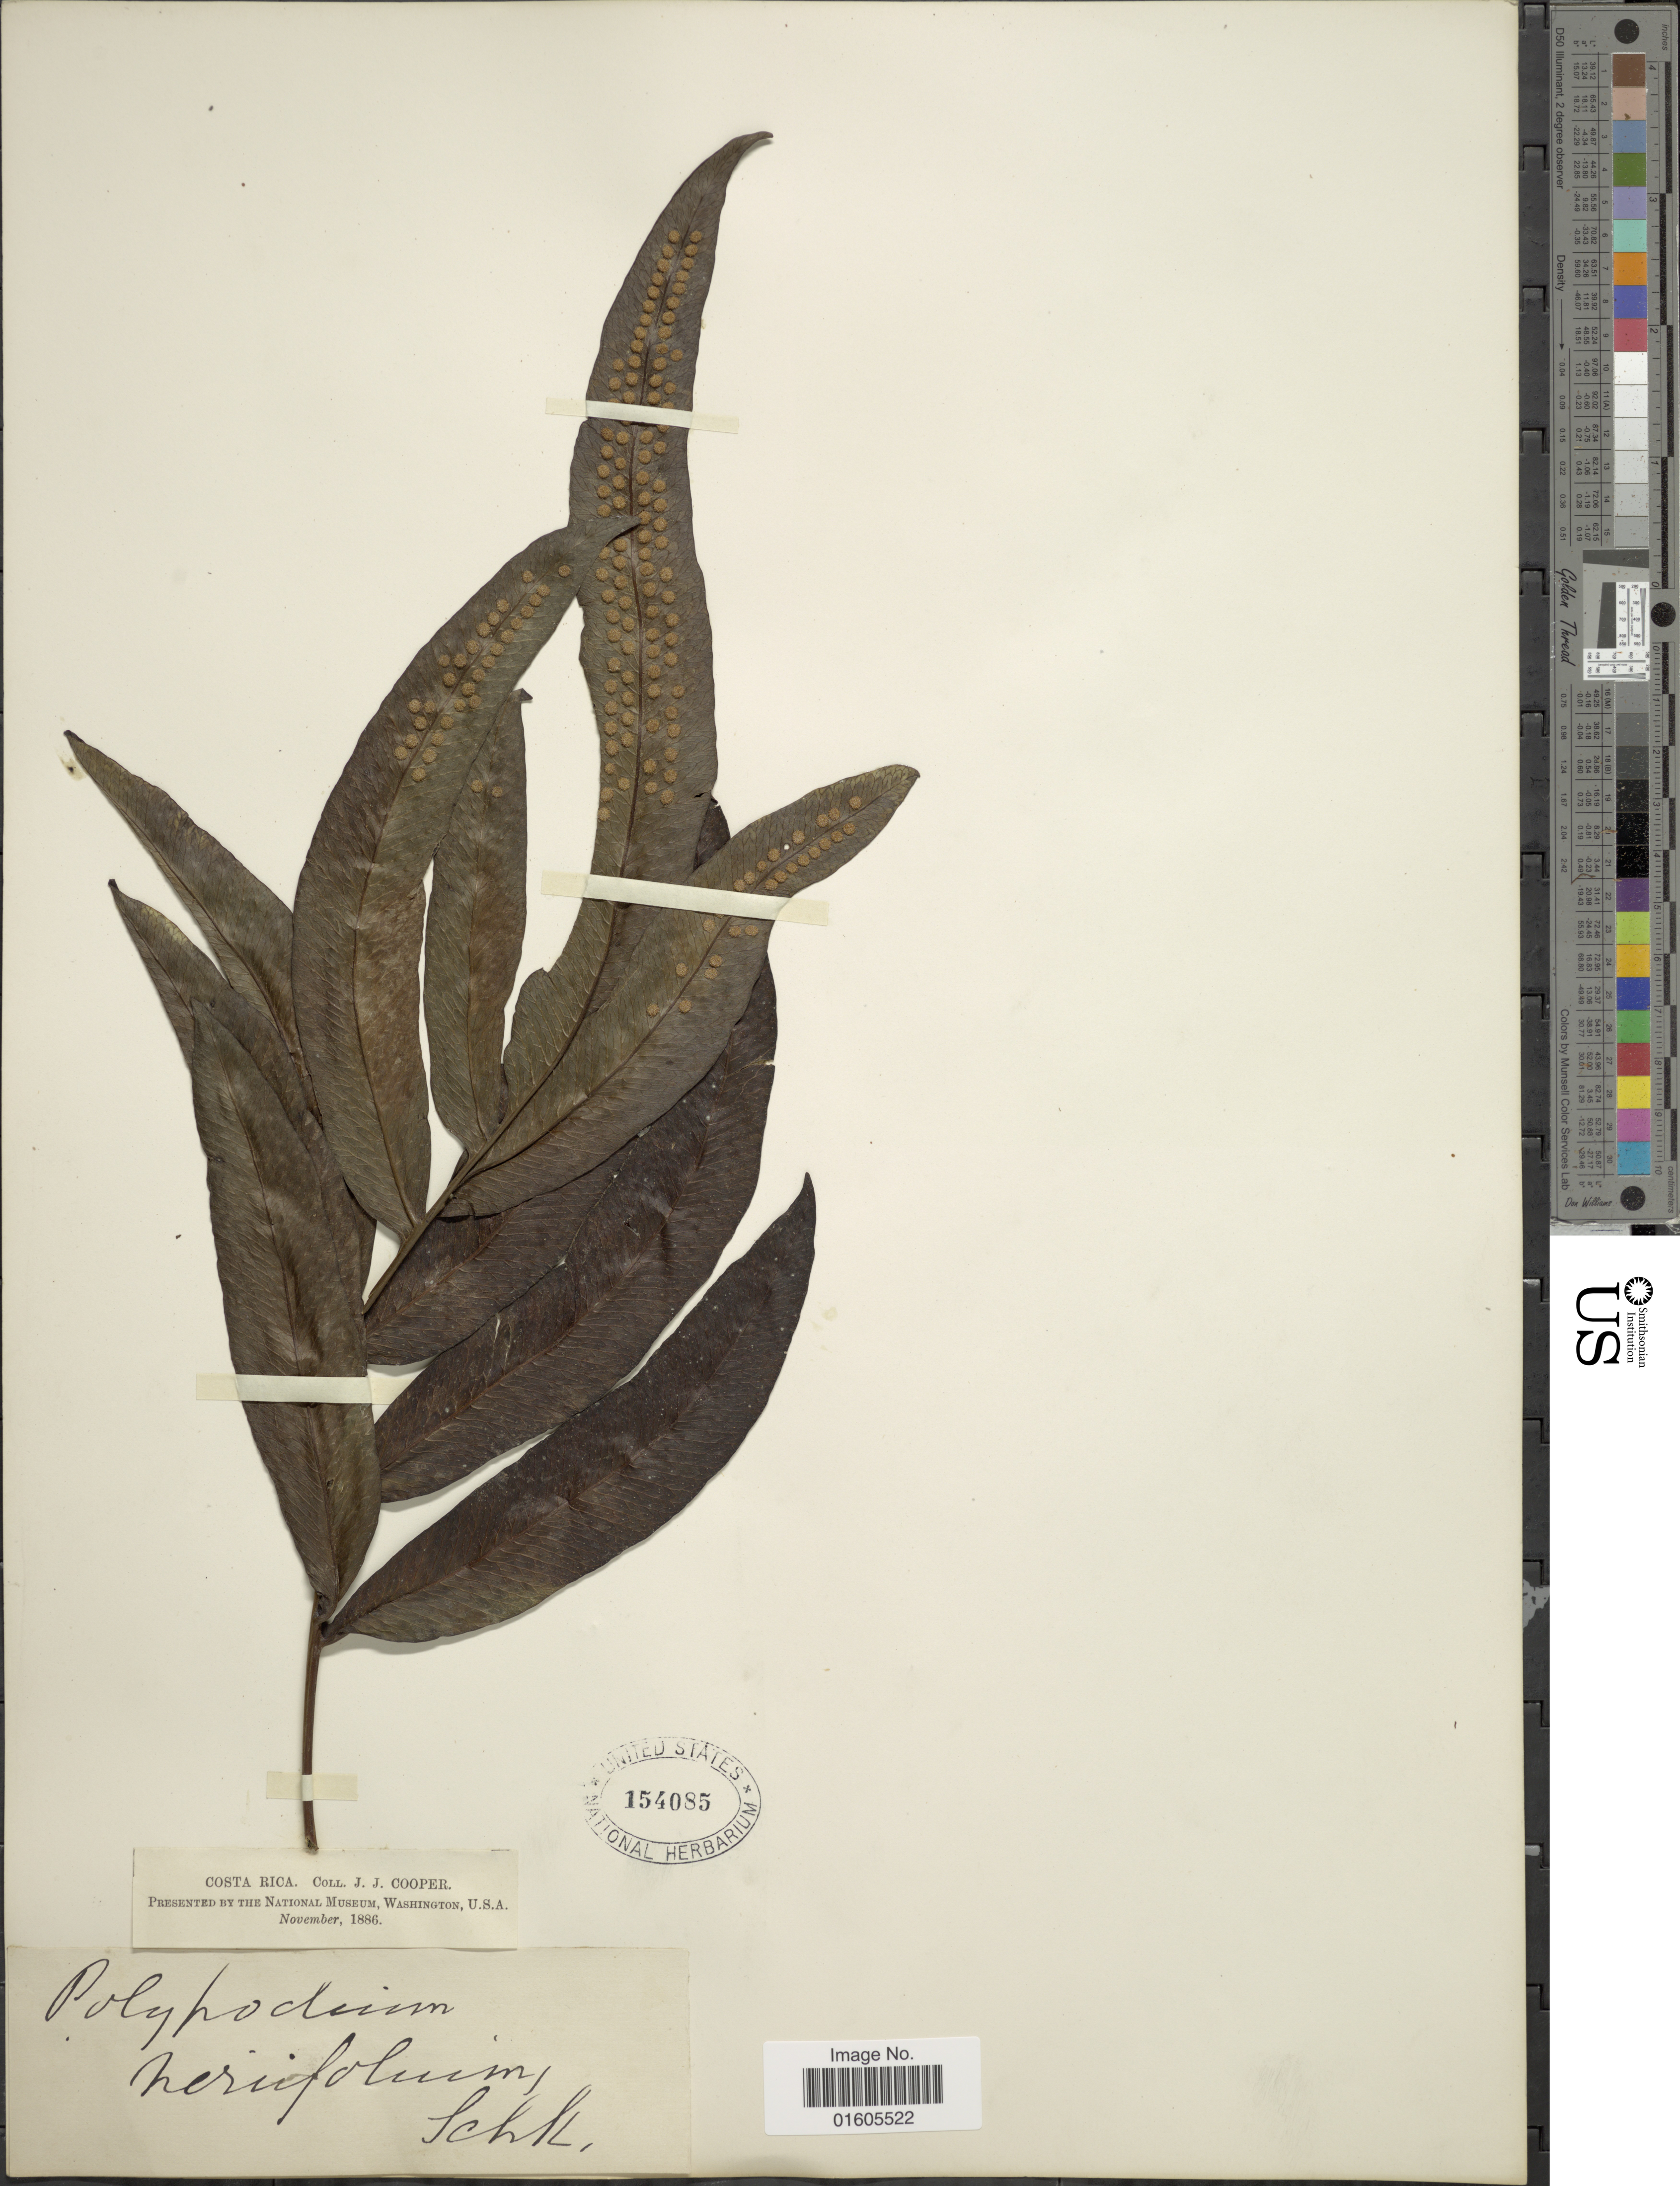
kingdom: Plantae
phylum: Tracheophyta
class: Polypodiopsida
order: Polypodiales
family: Polypodiaceae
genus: Serpocaulon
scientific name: Serpocaulon triseriale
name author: (Sw.) A.R. Sm.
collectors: J. J. Cooper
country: Costa Rica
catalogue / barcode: US 154085